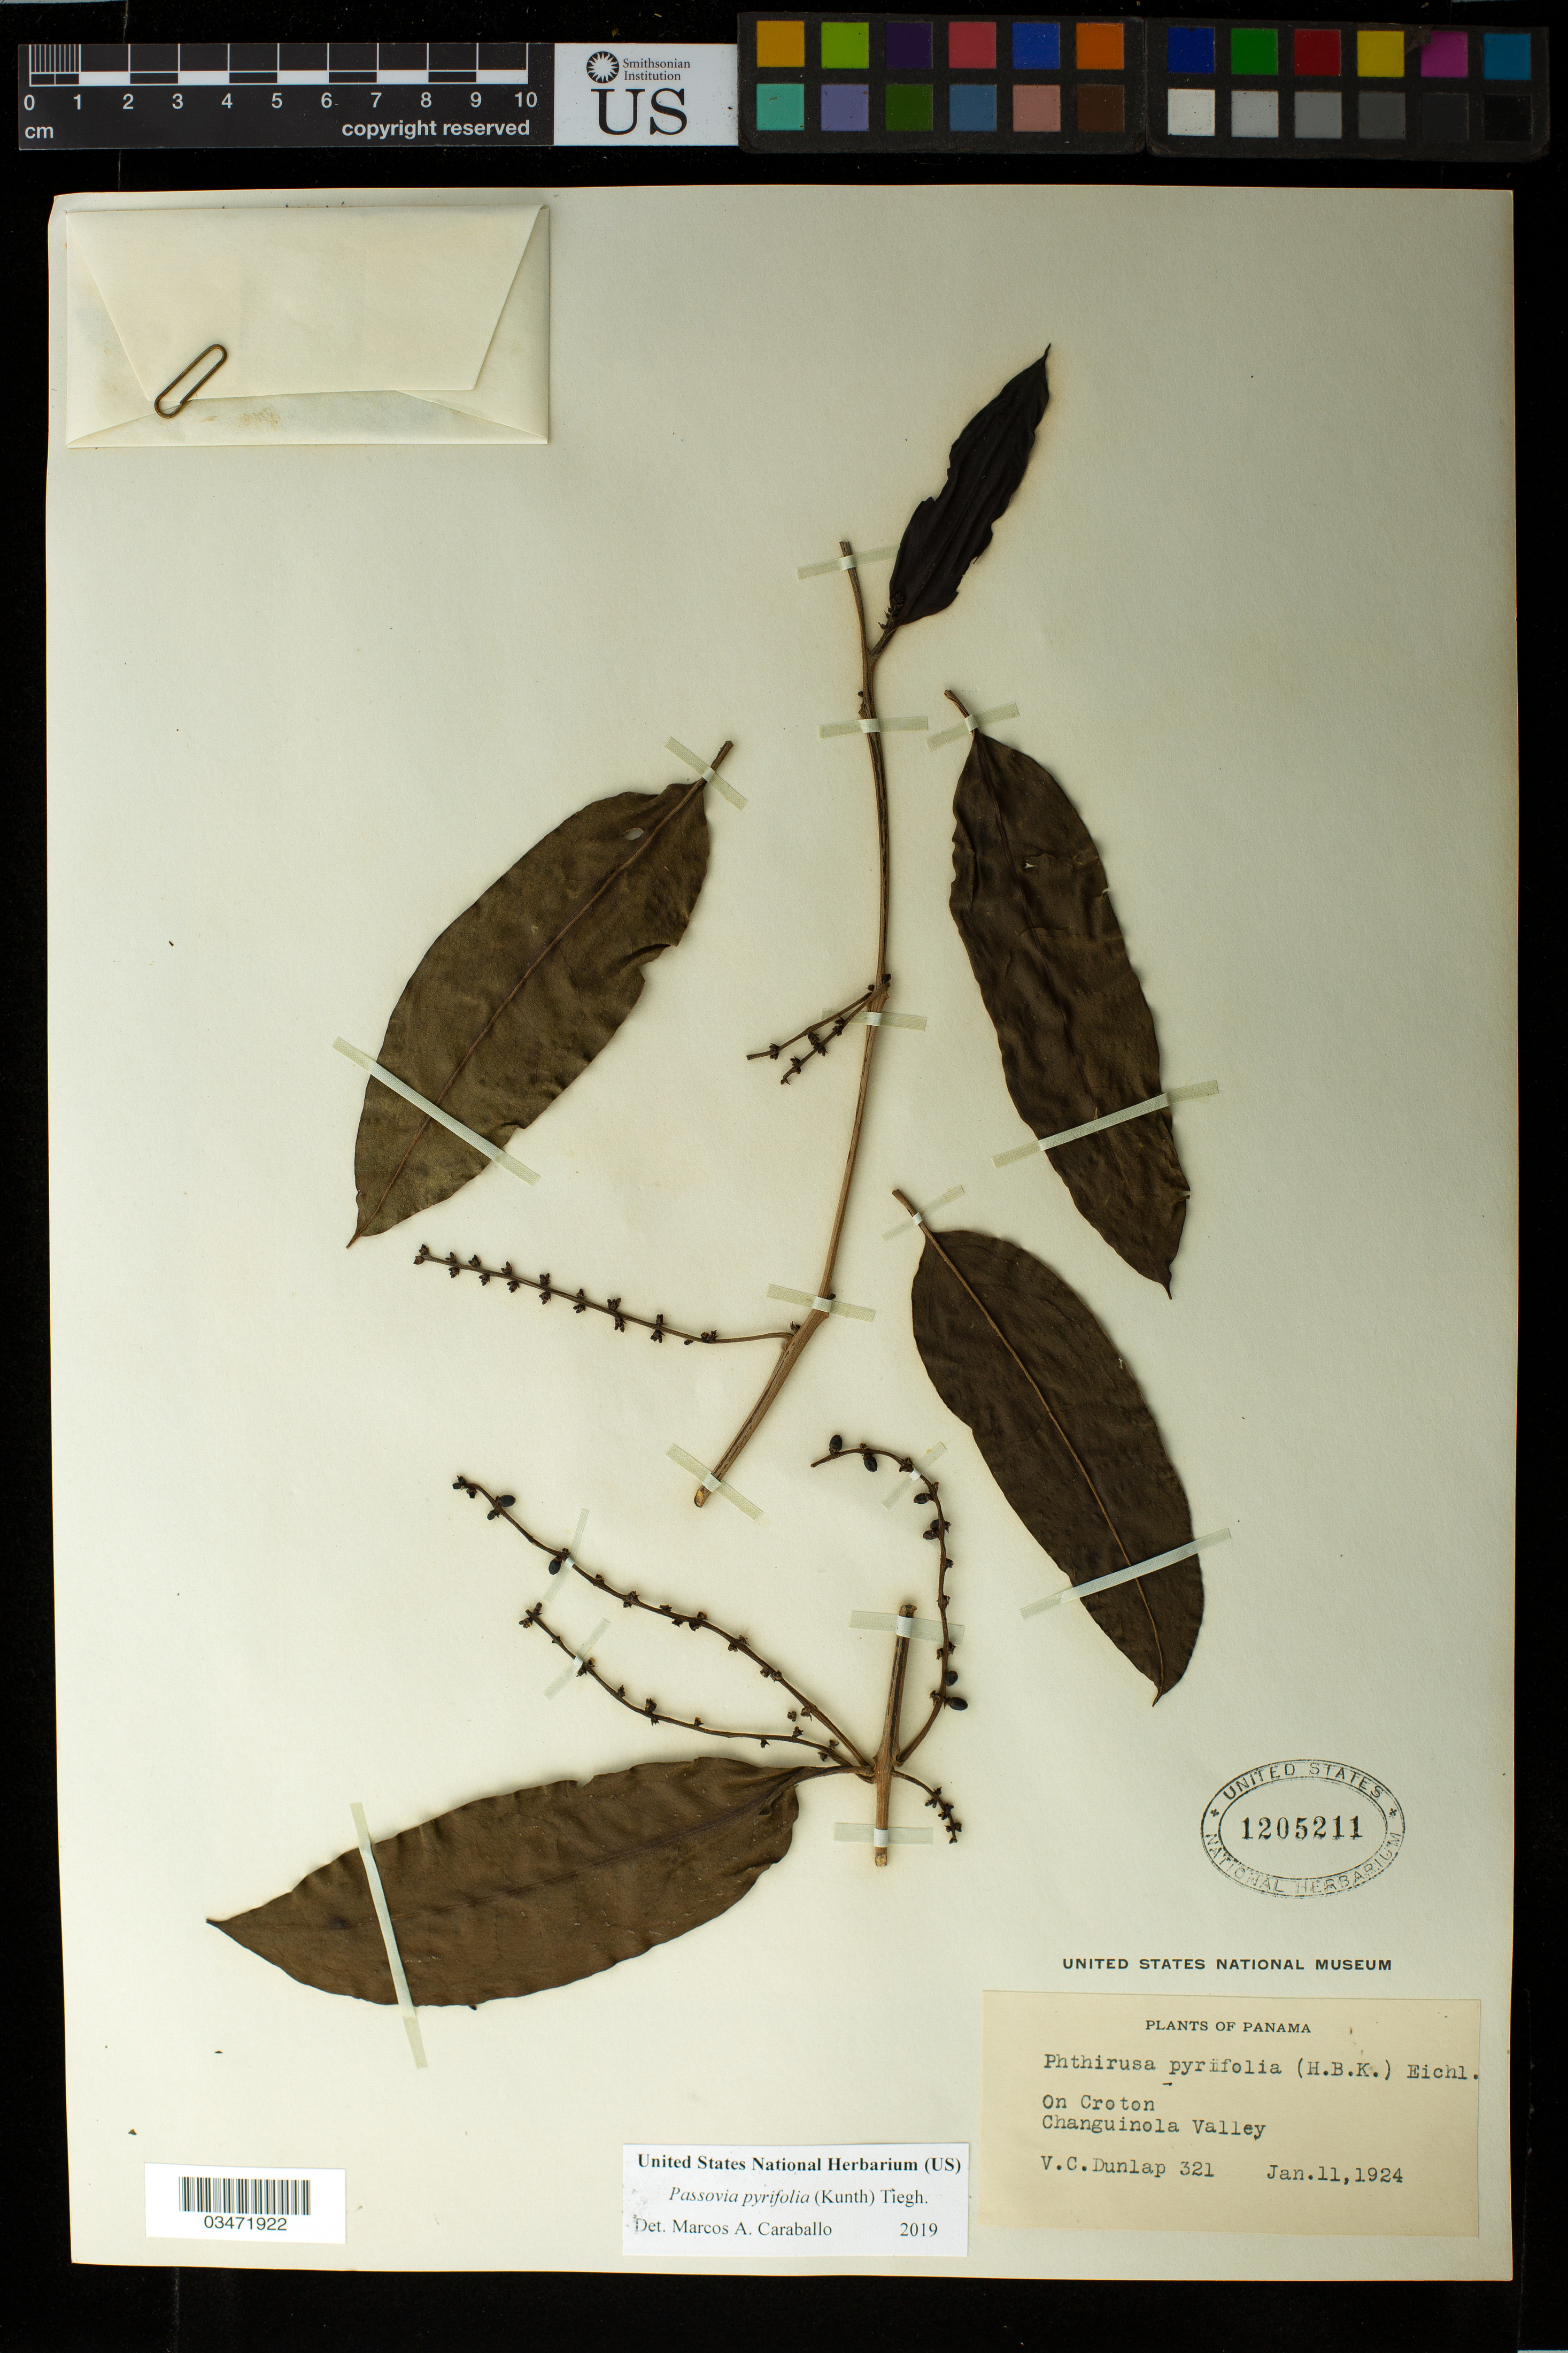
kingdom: Plantae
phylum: Tracheophyta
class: Magnoliopsida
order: Santalales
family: Loranthaceae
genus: Passovia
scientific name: Passovia pyrifolia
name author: (Kunth) Tiegh.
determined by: Caraballo-Ortiz, Marcos A., (MISS), University of Mississippi (UNITED STATES)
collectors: V. C. Dunlap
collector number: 321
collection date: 1924-01-11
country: Panama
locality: Changuinola Valley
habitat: On Croton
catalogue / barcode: US 1205211